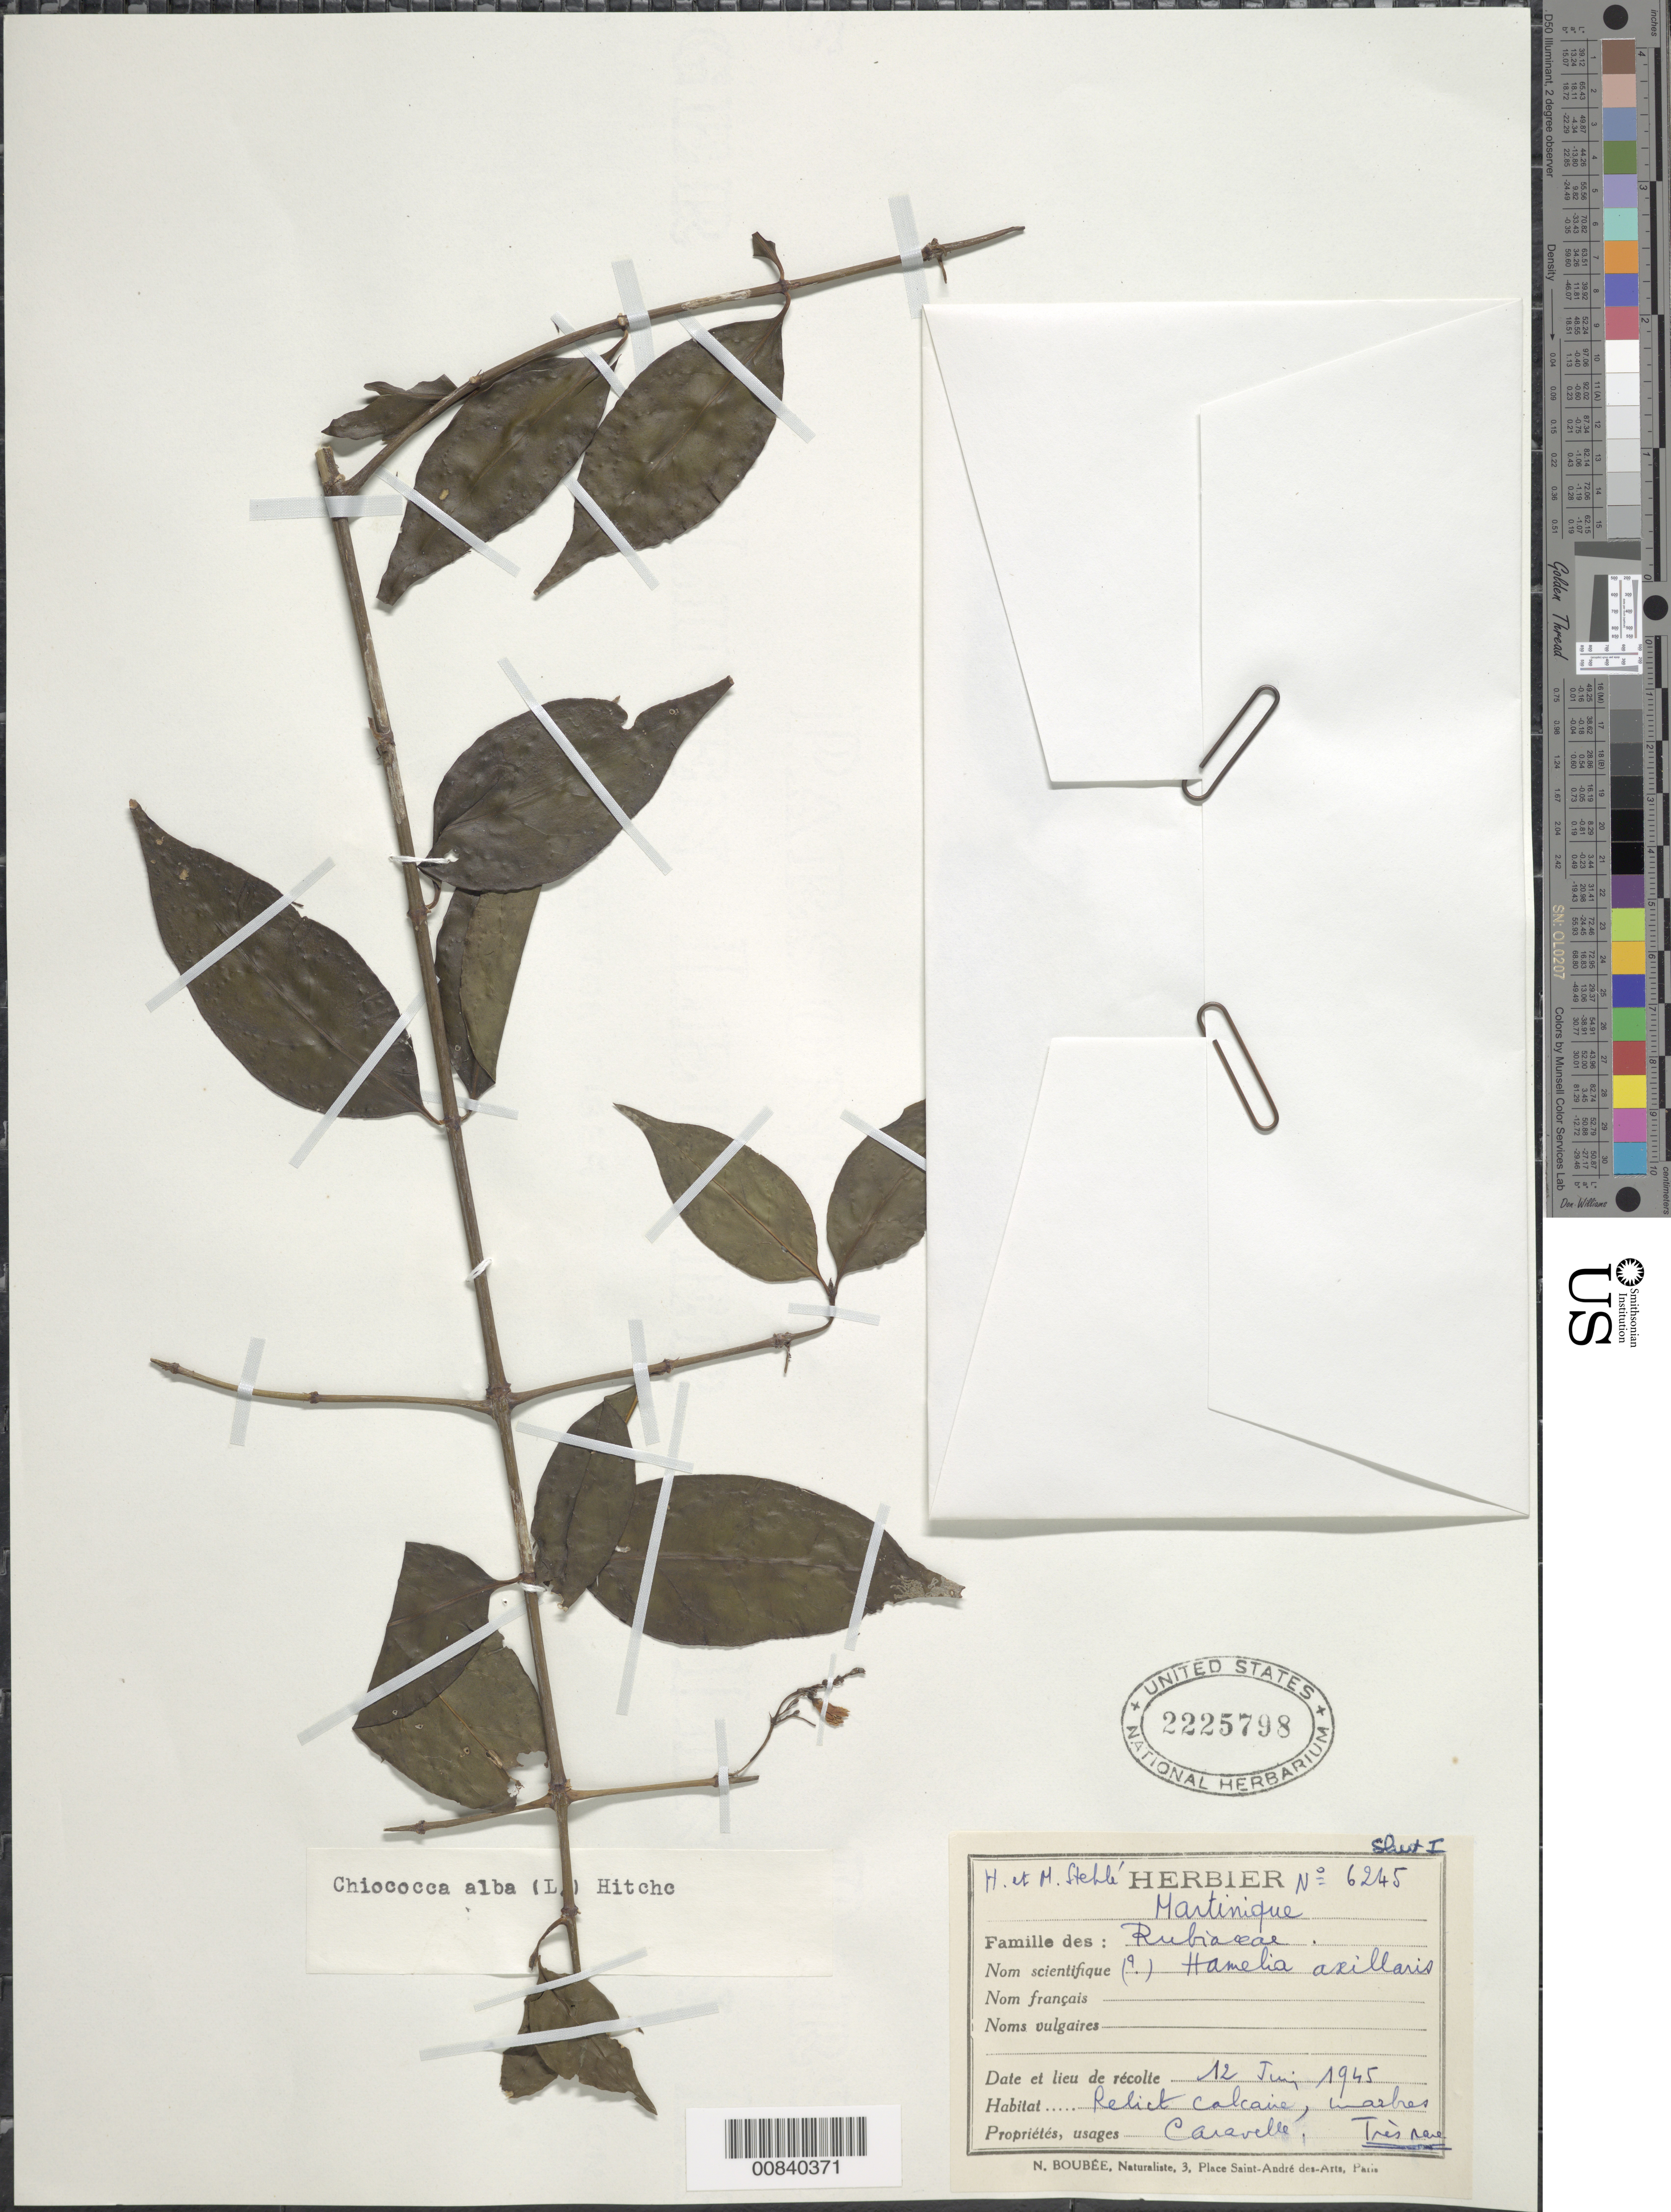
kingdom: Plantae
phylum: Tracheophyta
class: Magnoliopsida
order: Gentianales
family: Rubiaceae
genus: Chiococca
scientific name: Chiococca alba subsp. alba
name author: (L.) Hitchc.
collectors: H. Stehlé & M. Stehlé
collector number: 6245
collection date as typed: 12 Jun 1945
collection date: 1945-06-12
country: Martinique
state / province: La Trinité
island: Martinique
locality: Caravelle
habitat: Relict calcaire, marbes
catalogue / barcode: US 2225798